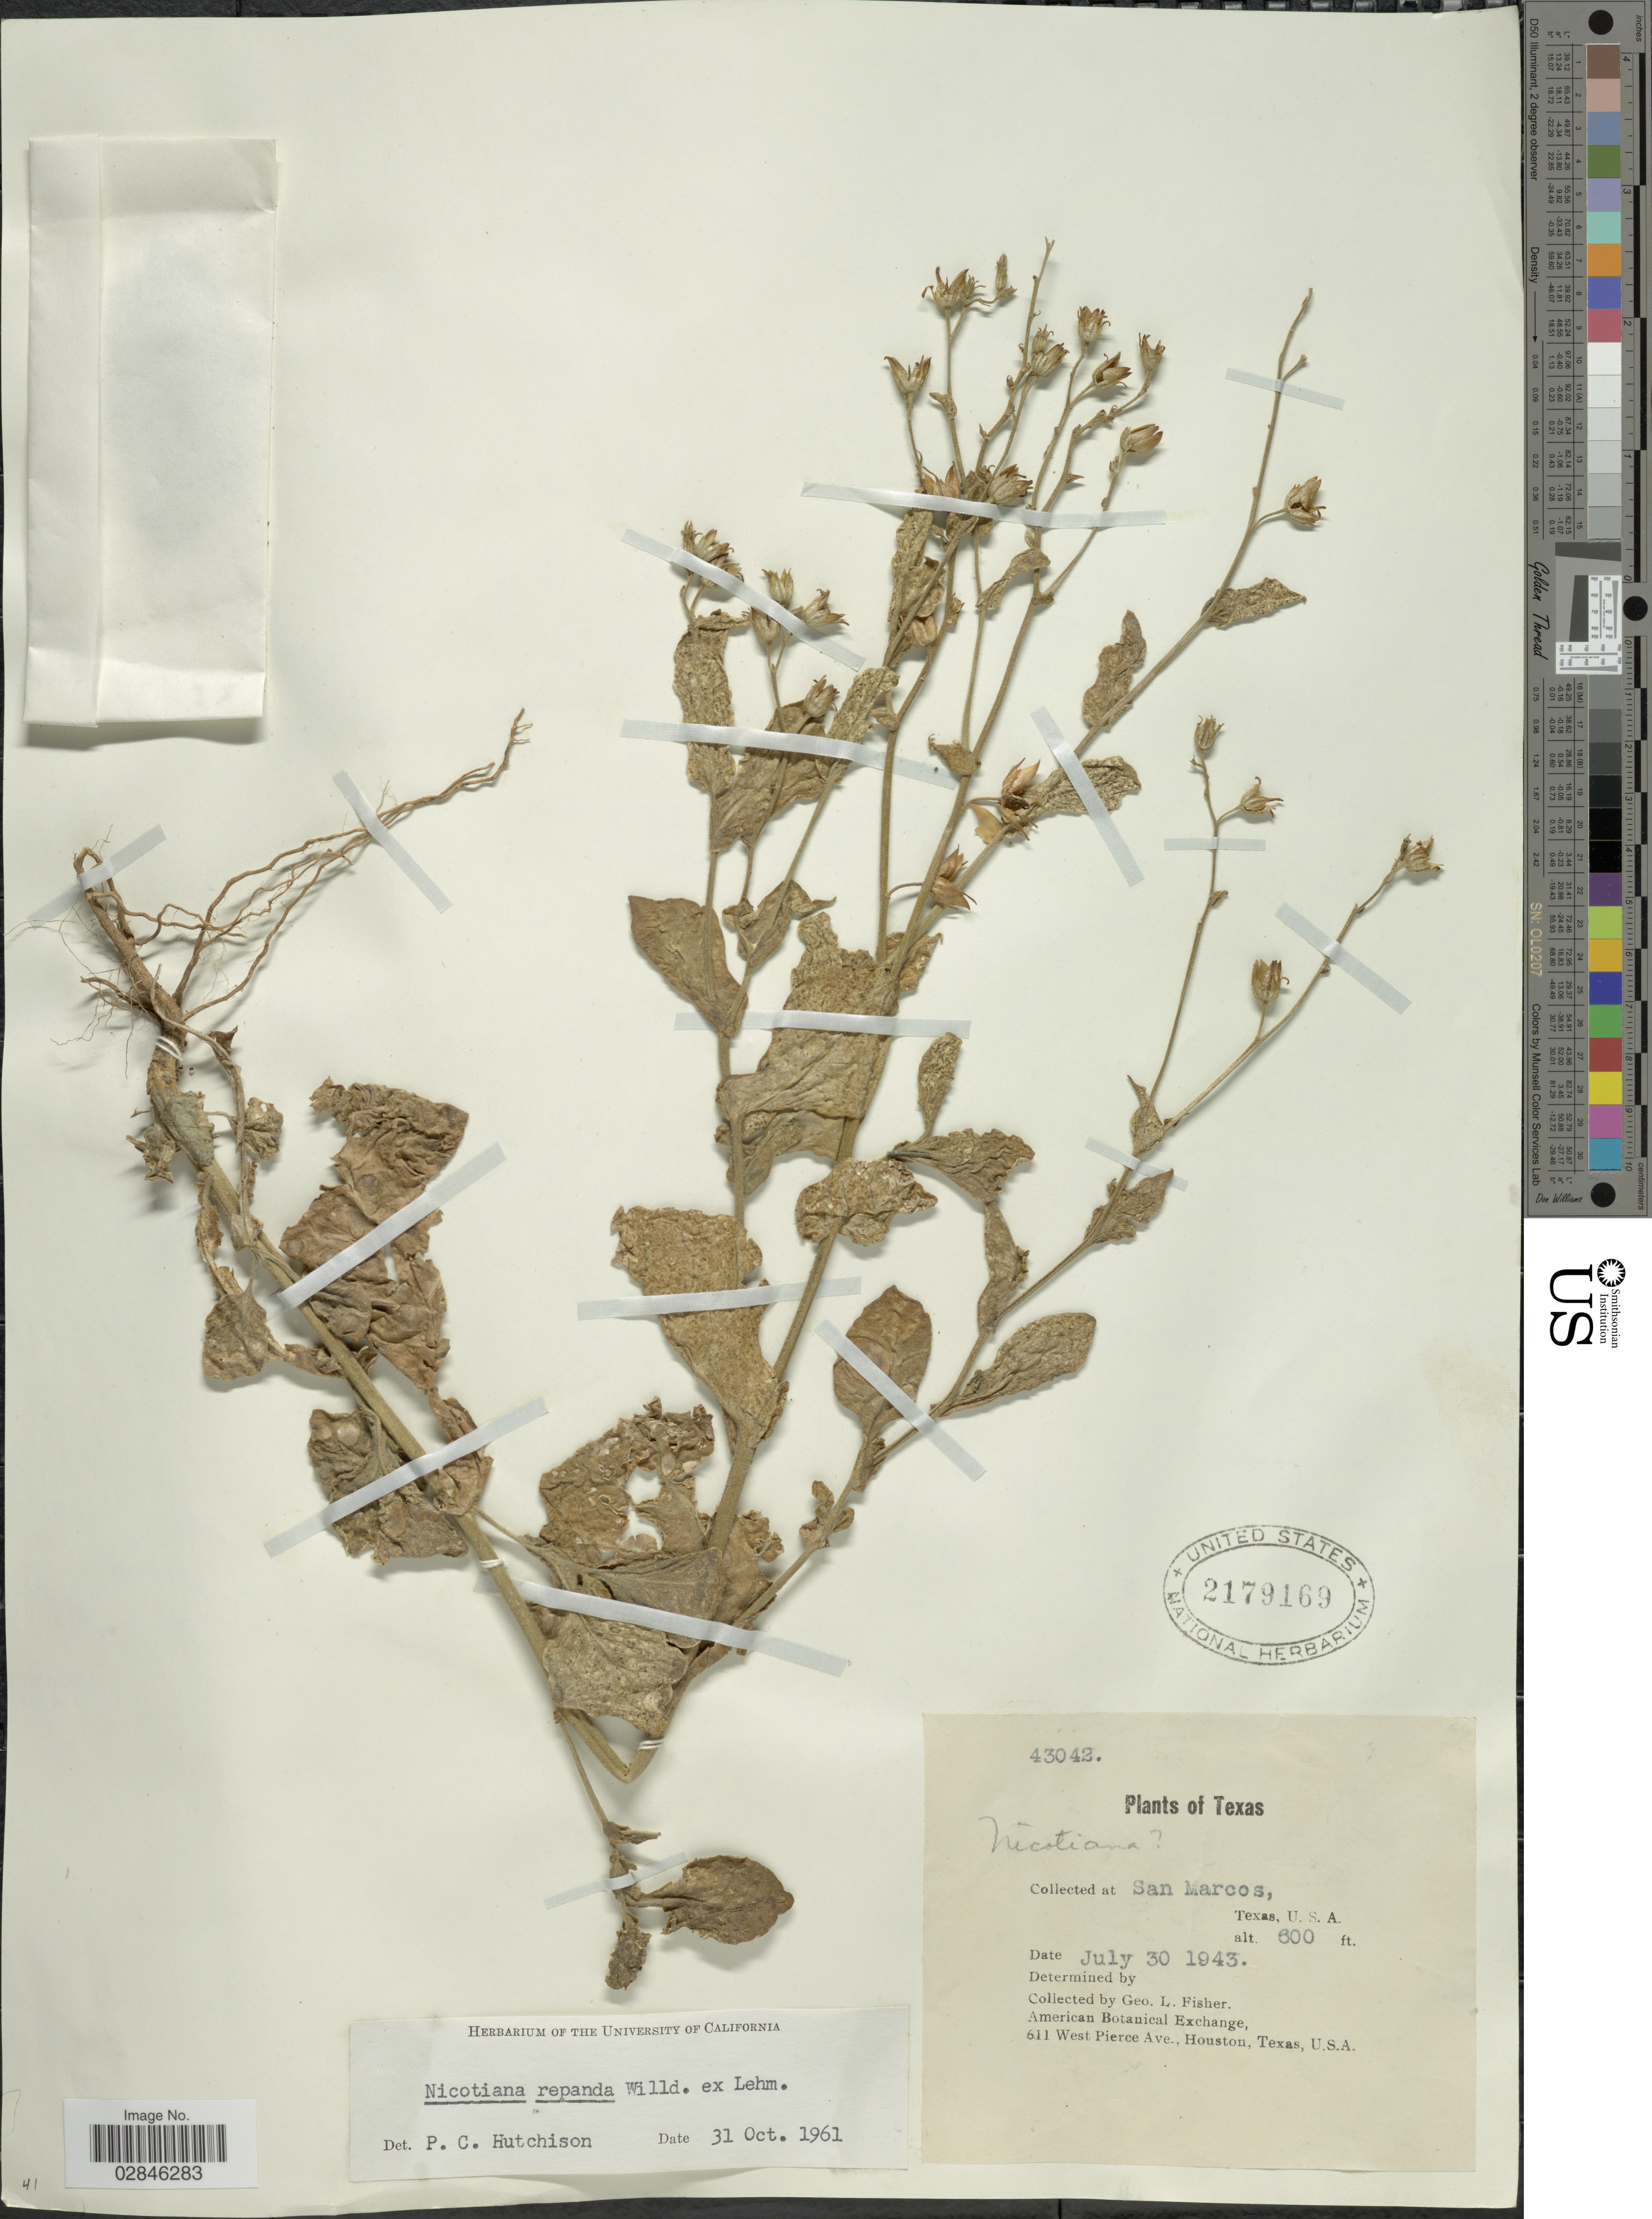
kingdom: Plantae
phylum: Tracheophyta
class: Magnoliopsida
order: Solanales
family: Solanaceae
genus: Nicotiana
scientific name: Nicotiana repanda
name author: Willd. ex Lehm.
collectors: G. L. Fisher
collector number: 43042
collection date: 1943-07-30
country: United States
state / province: Texas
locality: San Marcos, U.S.A.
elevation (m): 183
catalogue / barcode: US 2179169